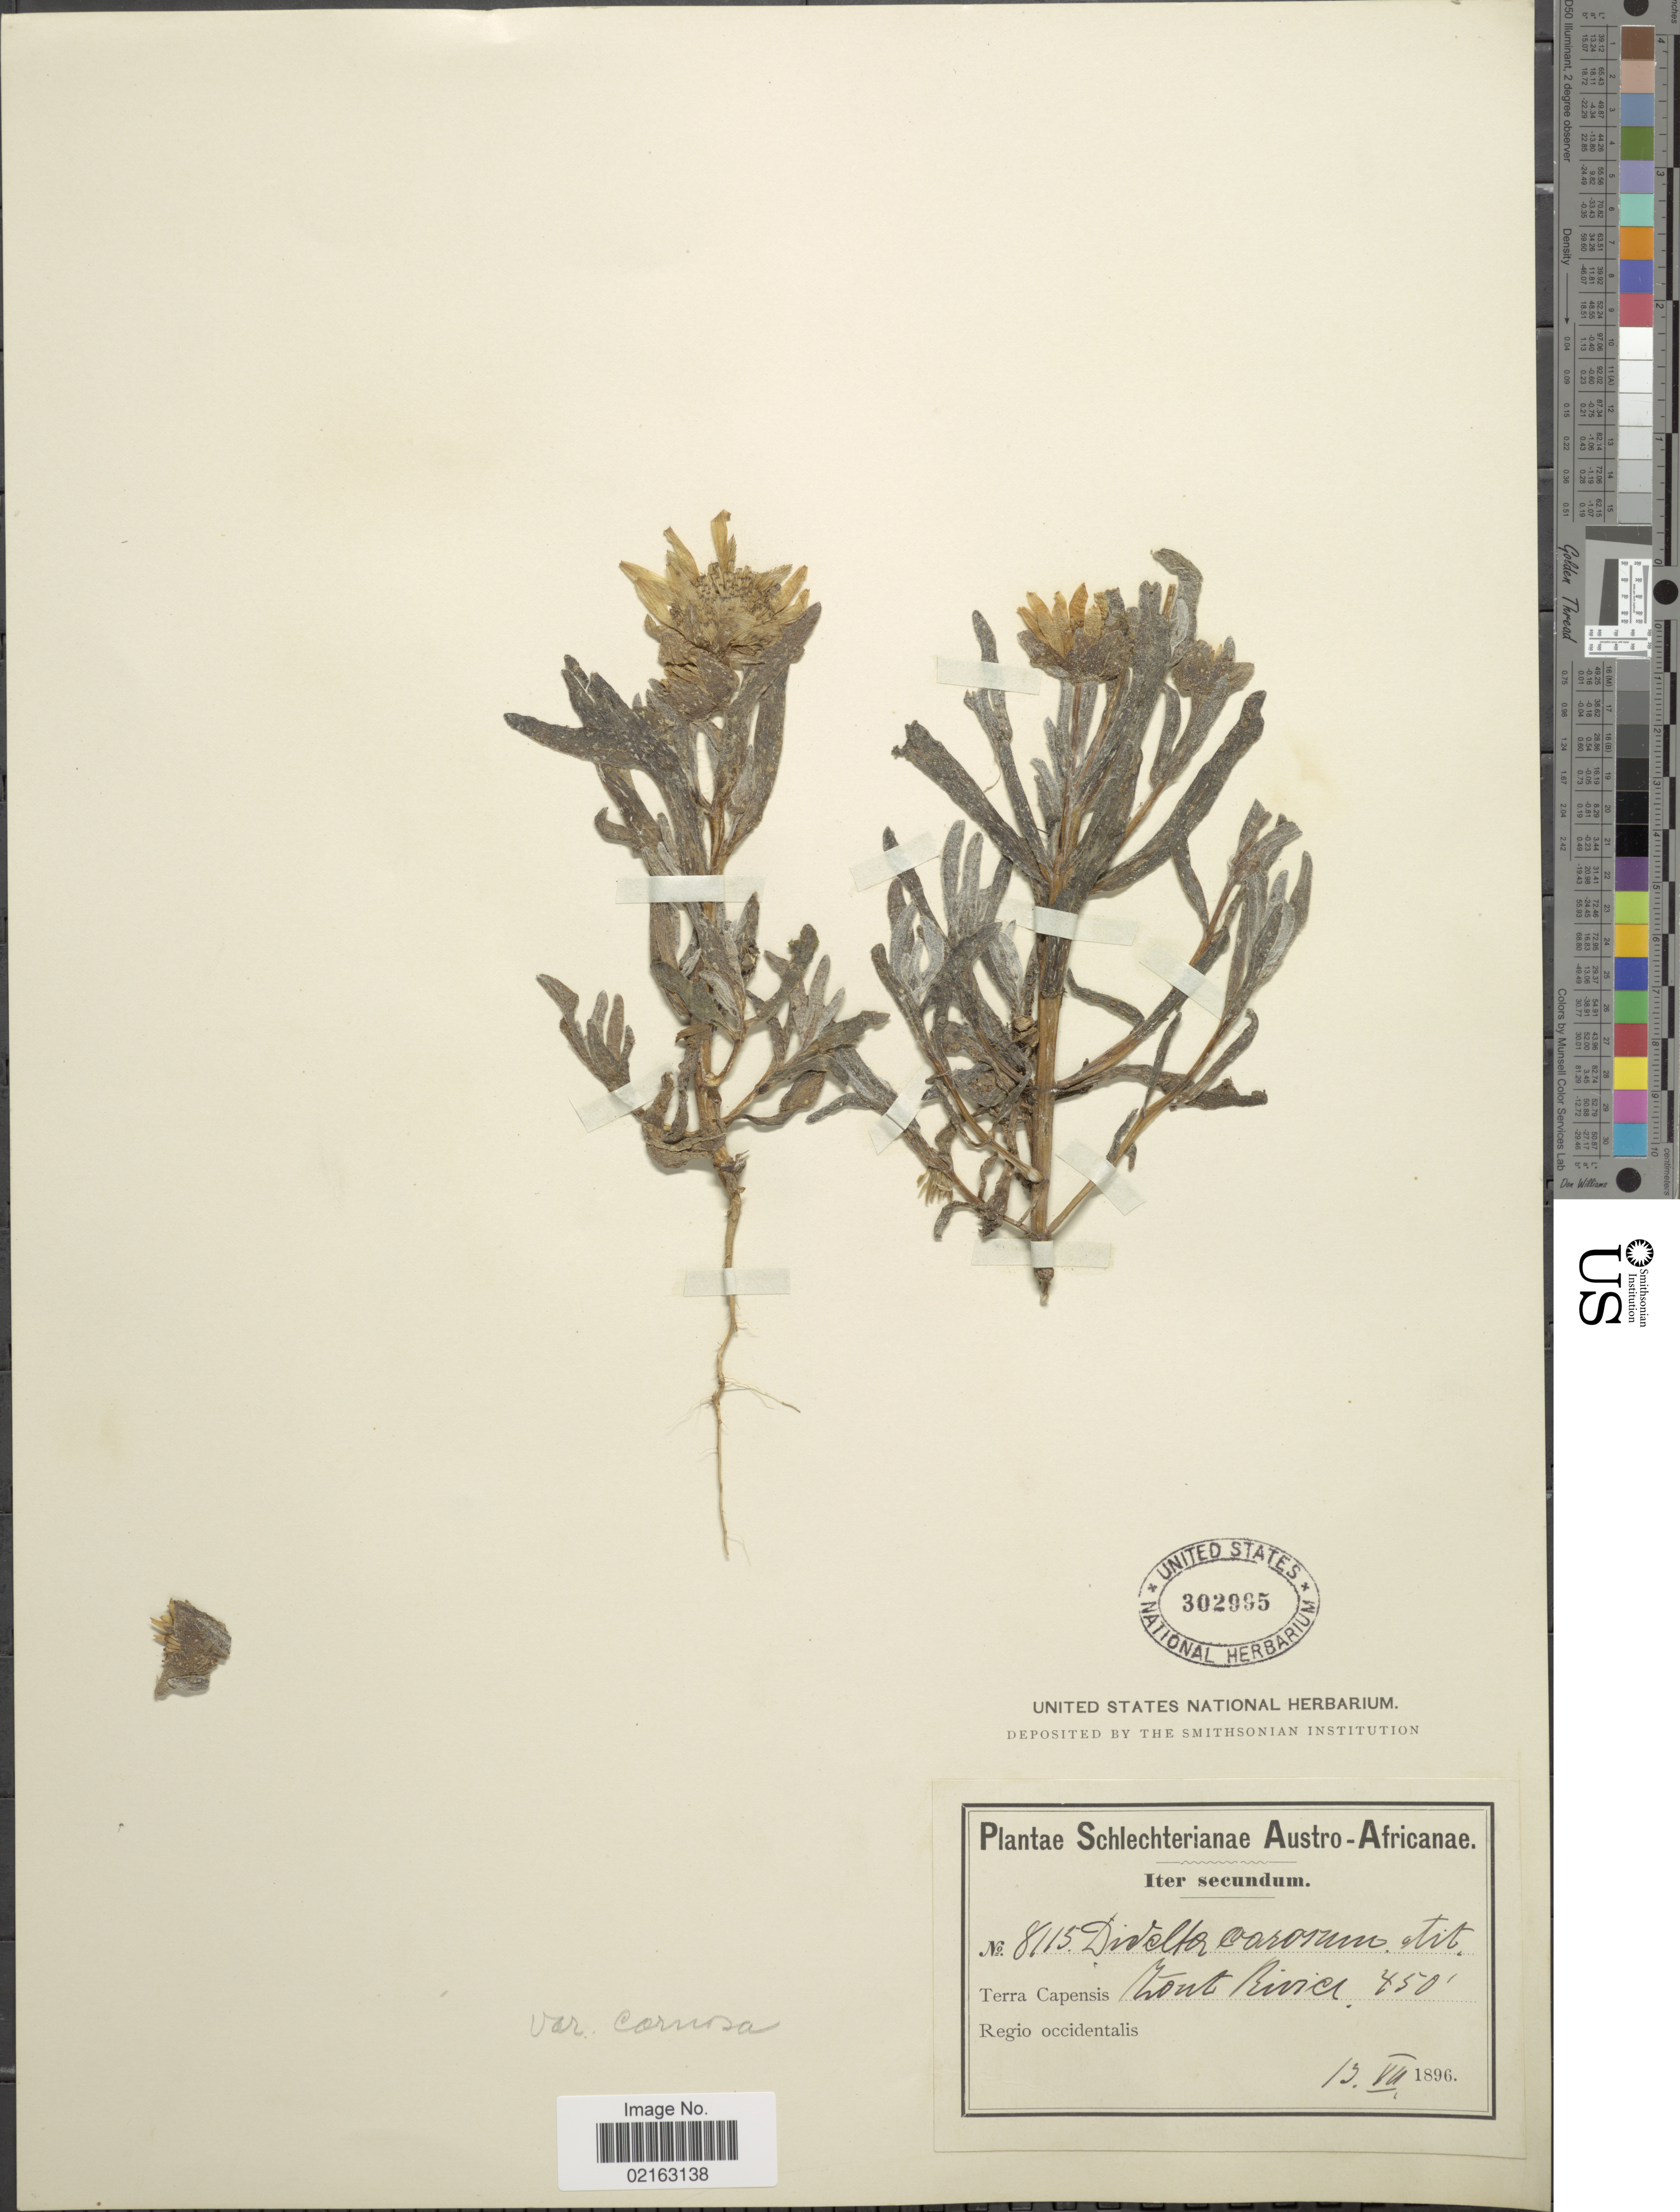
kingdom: Plantae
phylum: Tracheophyta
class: Magnoliopsida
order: Asterales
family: Asteraceae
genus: Didelta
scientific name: Didelta carnosa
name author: (L. f.) Aiton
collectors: Schlechter, --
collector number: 8115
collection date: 1896-07-13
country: South Africa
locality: Terra Capensis. Zout Rivier. Regio occidentalis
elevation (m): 137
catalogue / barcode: US 302995